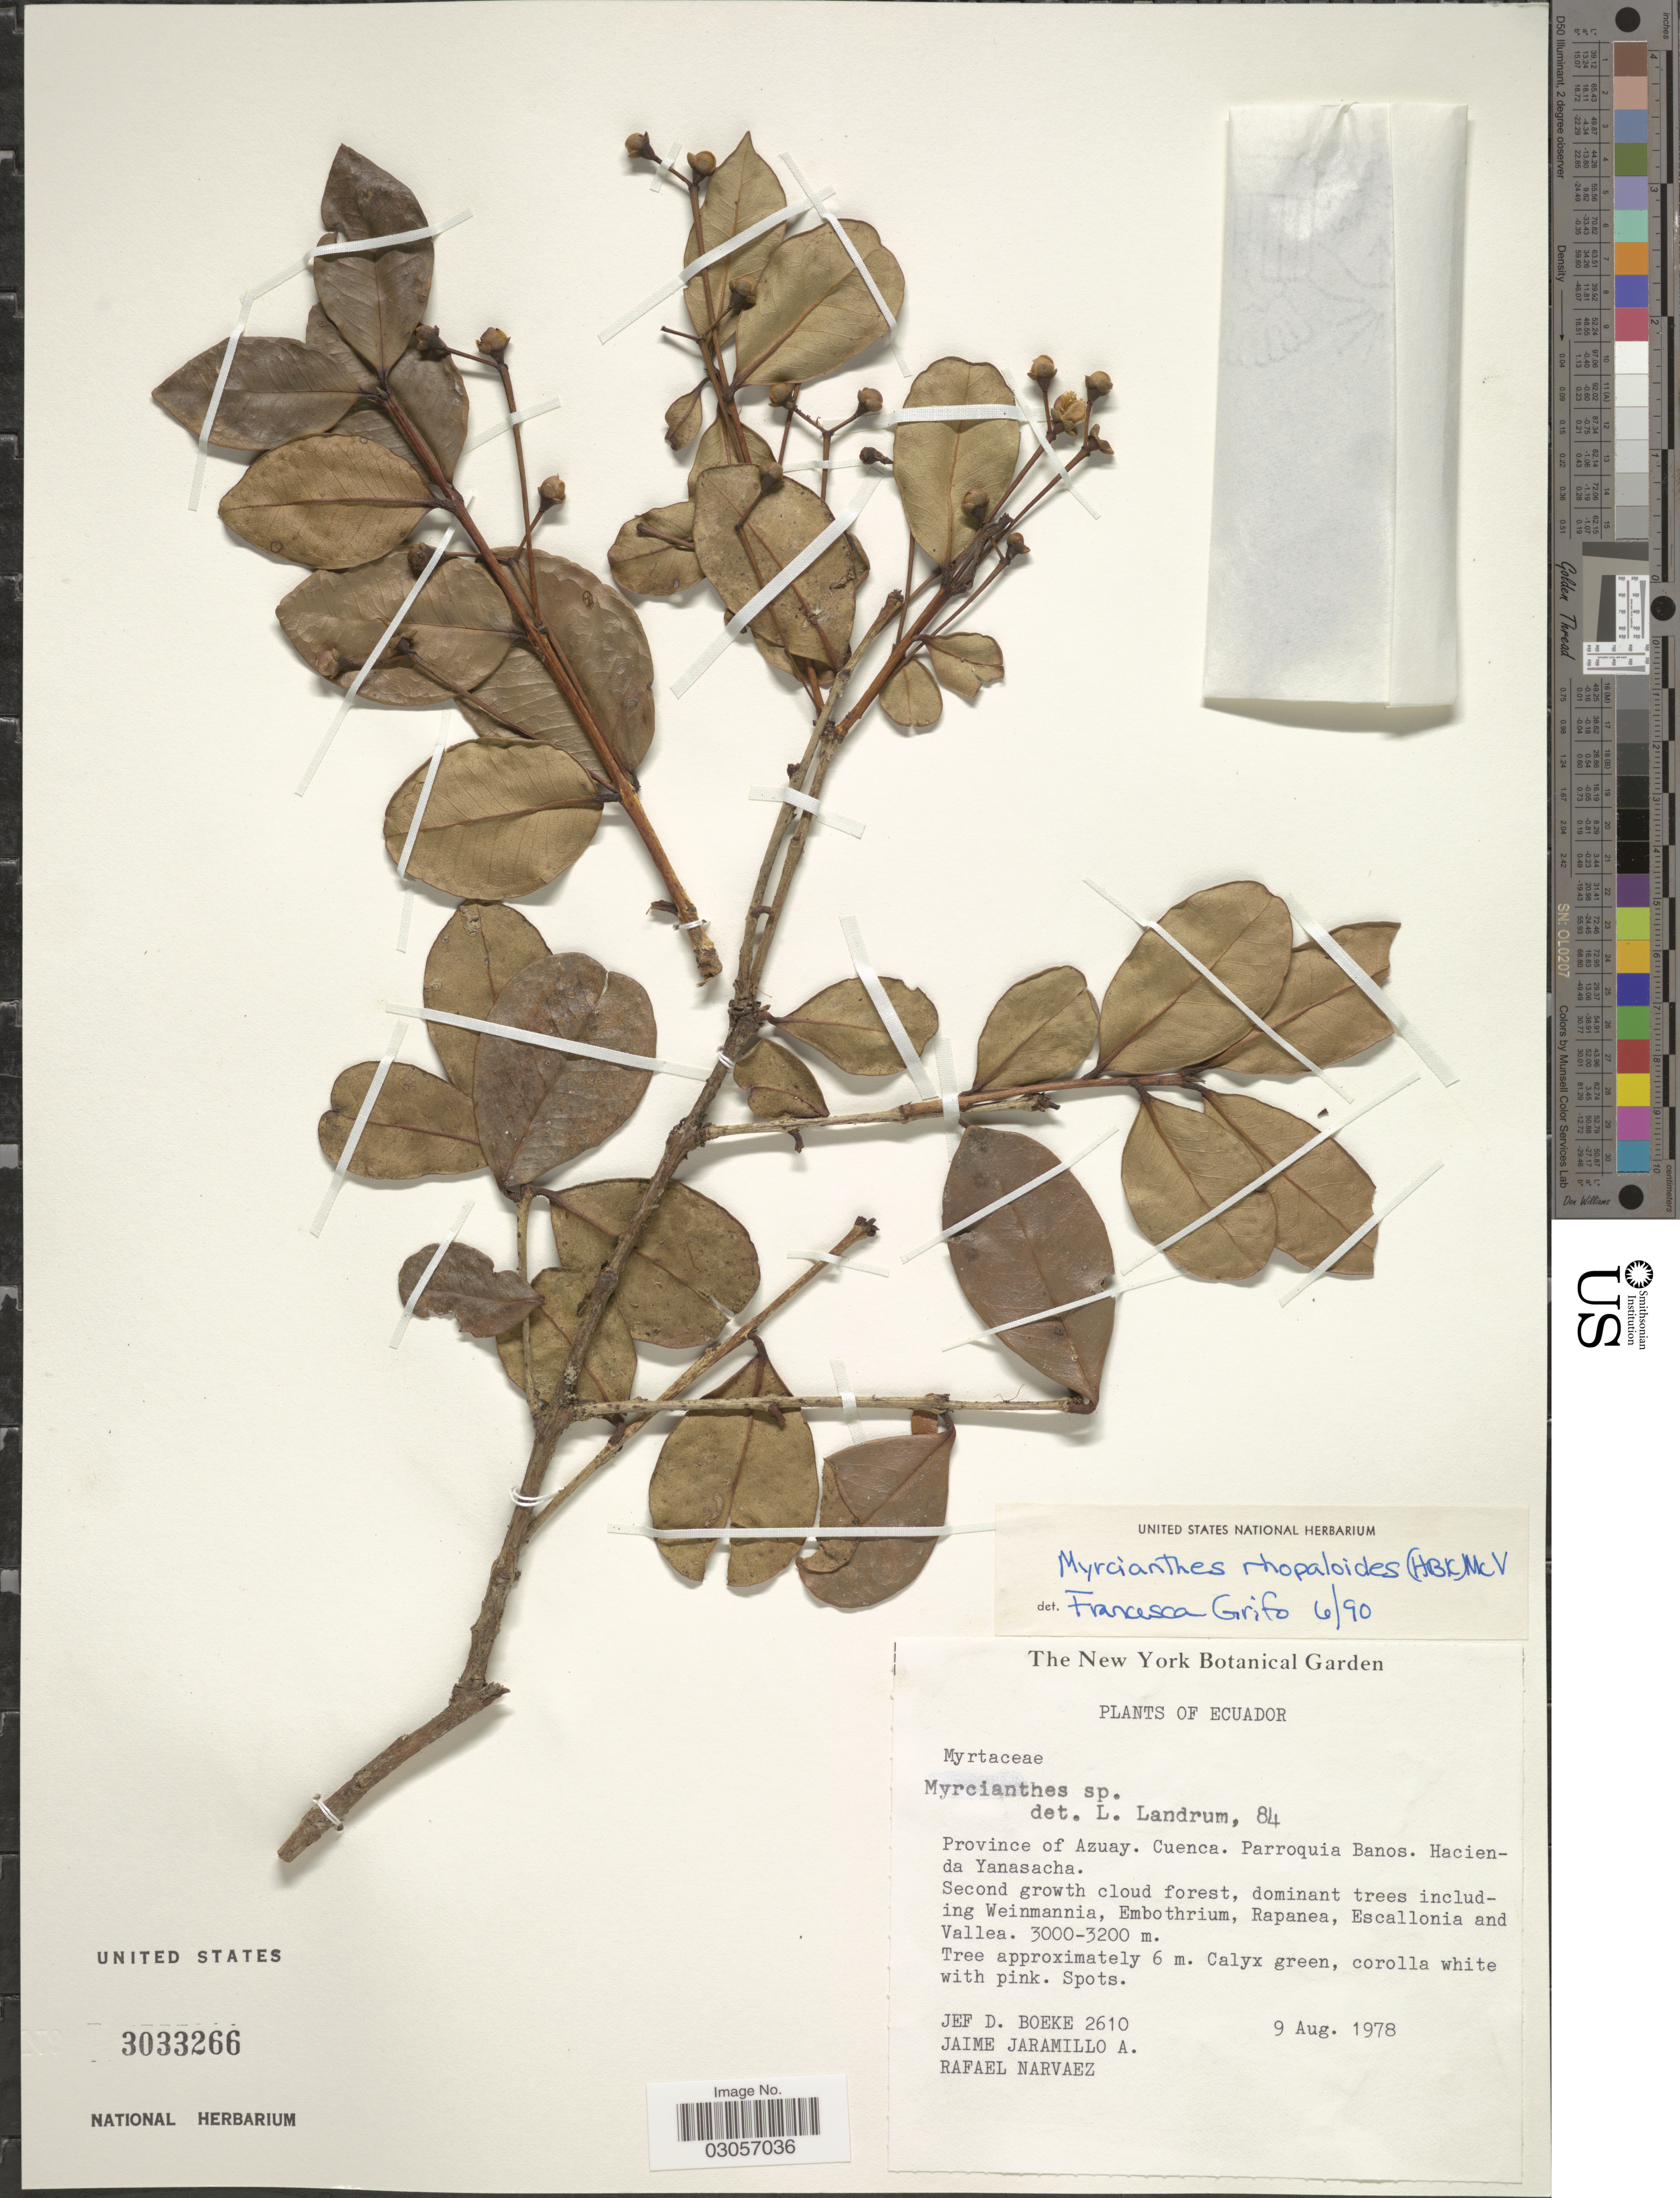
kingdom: Plantae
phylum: Tracheophyta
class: Magnoliopsida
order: Myrtales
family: Myrtaceae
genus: Myrcianthes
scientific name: Myrcianthes rhopaloides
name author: (Kunth) McVaugh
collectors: J. Boeke, J. L. Jaramillo & R. Narváez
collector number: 2610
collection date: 1978-08-09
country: Ecuador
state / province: Azuay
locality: Cuenca. Parroquia Banos. Hacienda Yanasacha.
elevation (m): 3000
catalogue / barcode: US 3033266